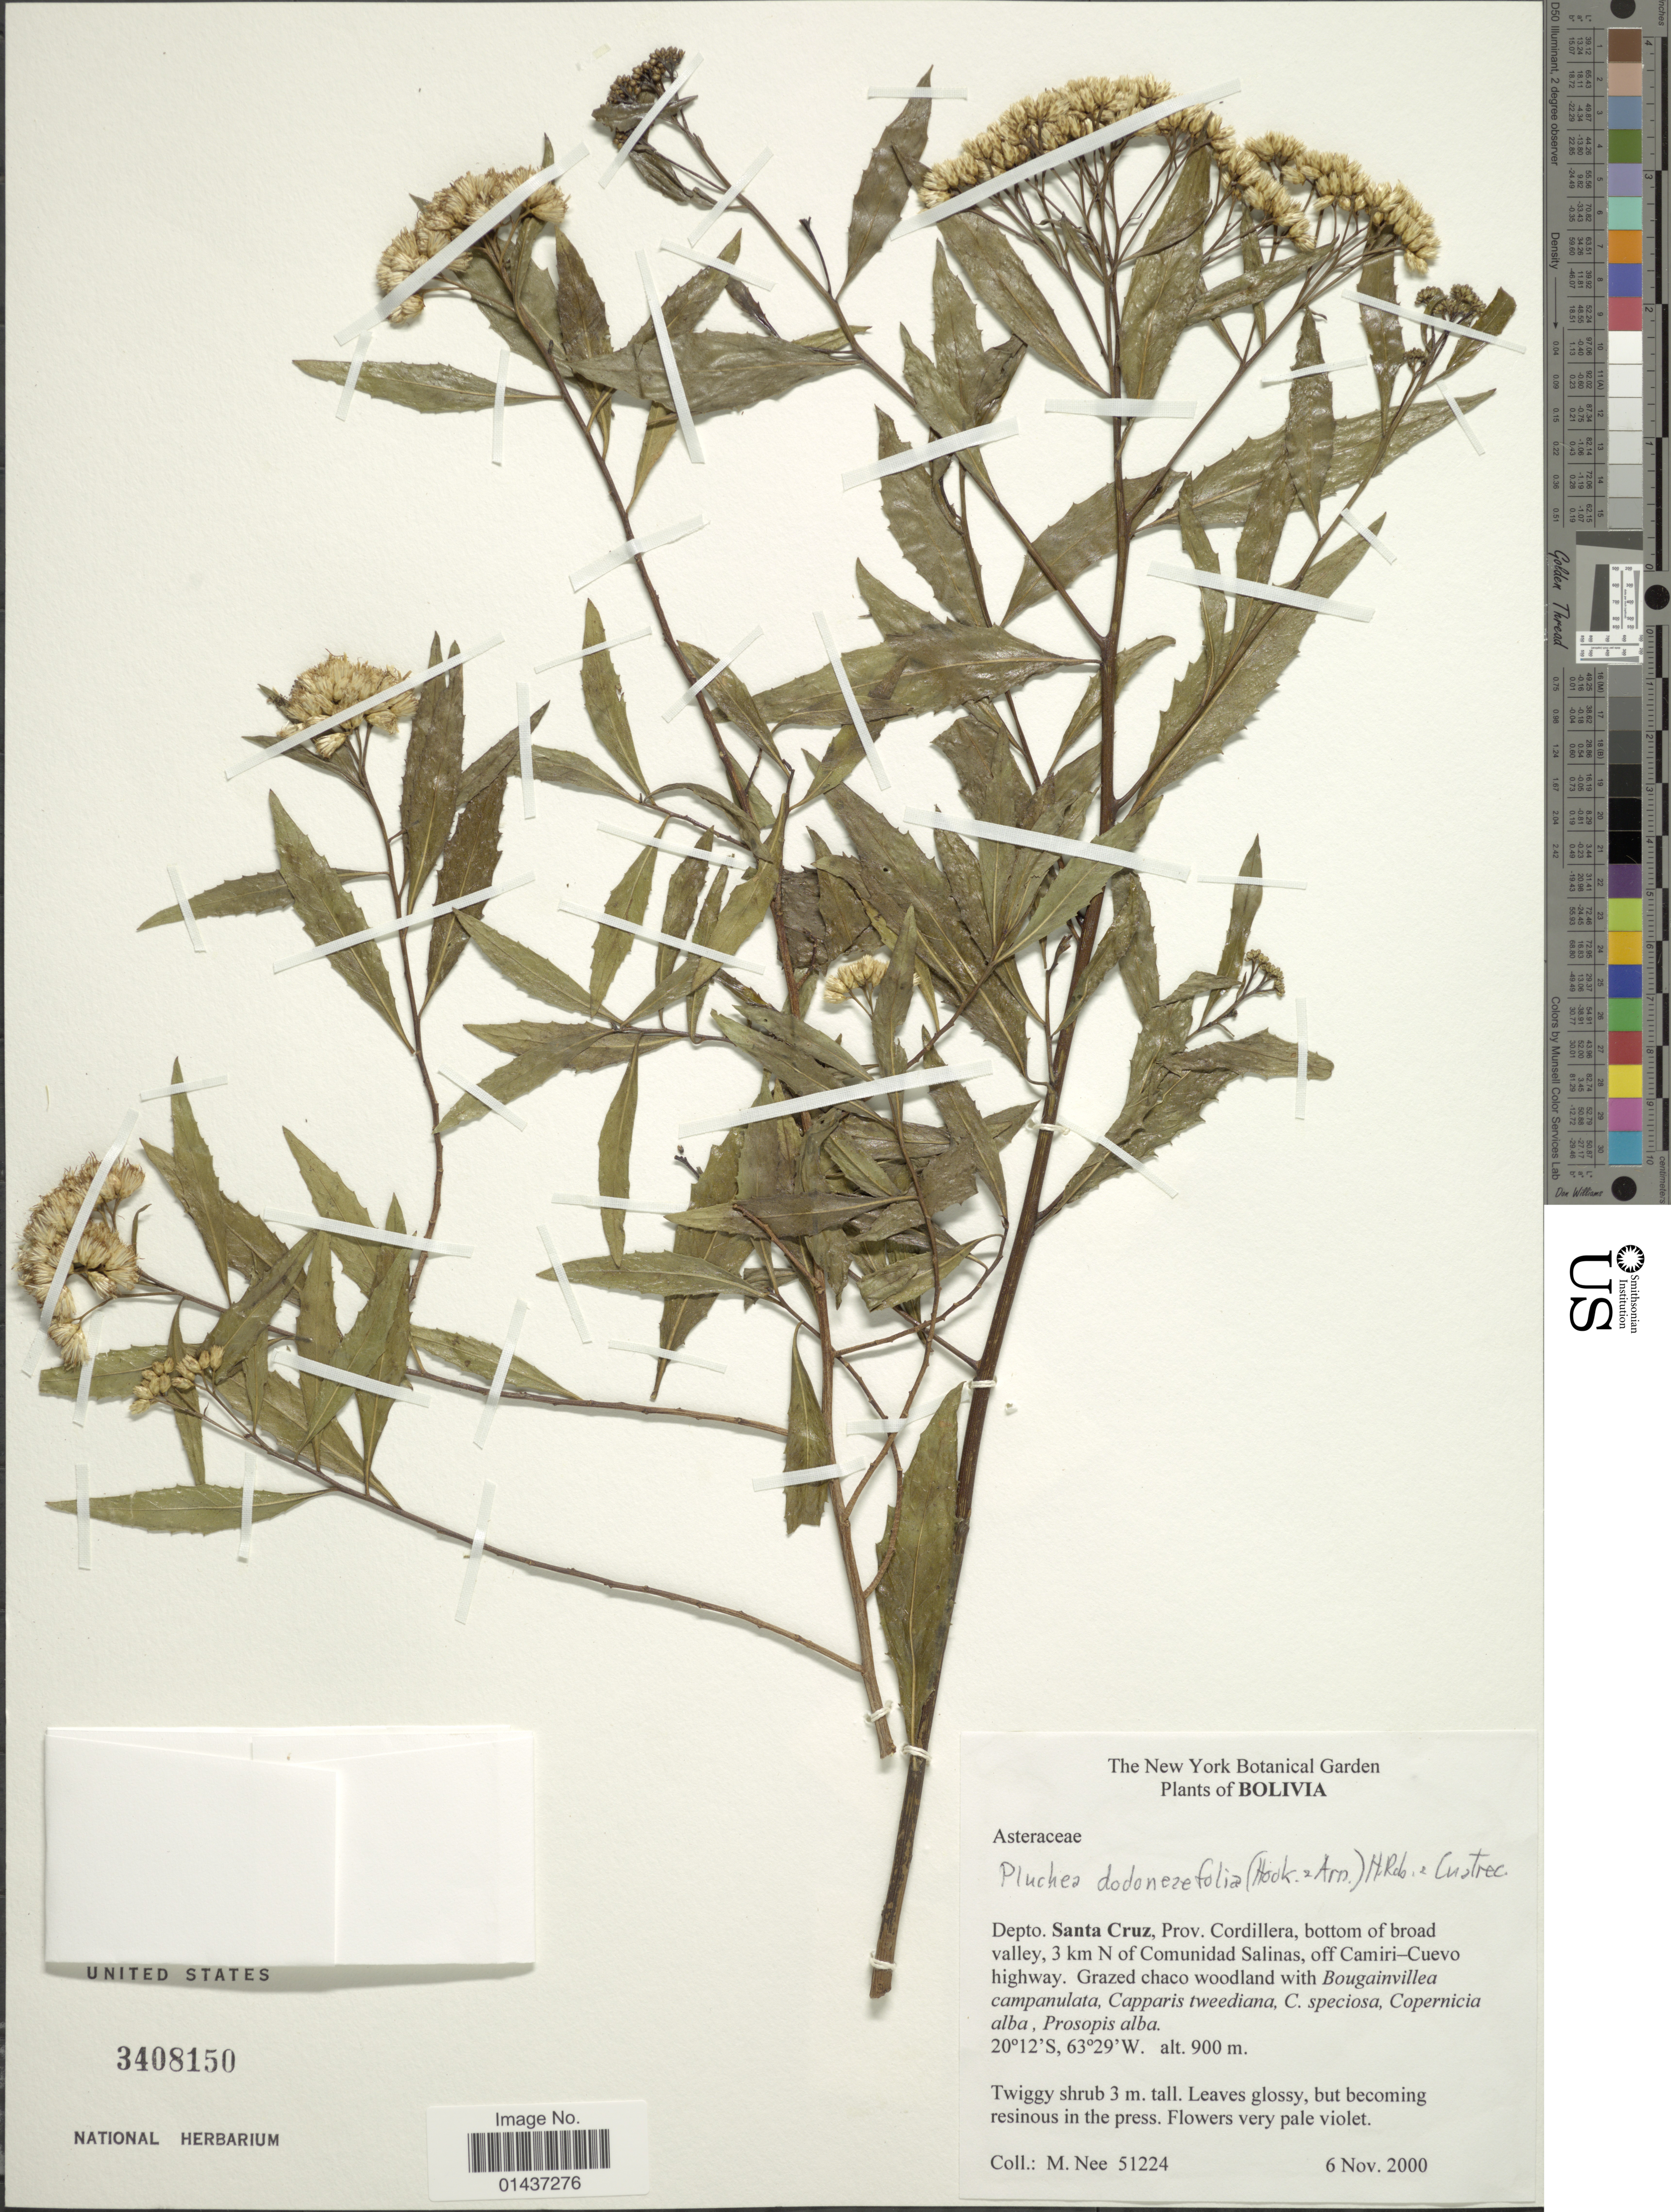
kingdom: Plantae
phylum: Tracheophyta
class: Magnoliopsida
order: Asterales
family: Asteraceae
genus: Tessaria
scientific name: Tessaria dodoneifolia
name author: (Hook. & Arn.) Cabrera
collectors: M. Nee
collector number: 51224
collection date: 2000-11-06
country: Bolivia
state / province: Santa Cruz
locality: Depto. Santa Cruz, Prov. Cordillera, bottom of broad valley, 3 km N of Comunidad Salinas, off Camiri-Cuevo highway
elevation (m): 900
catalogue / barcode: US 3408150